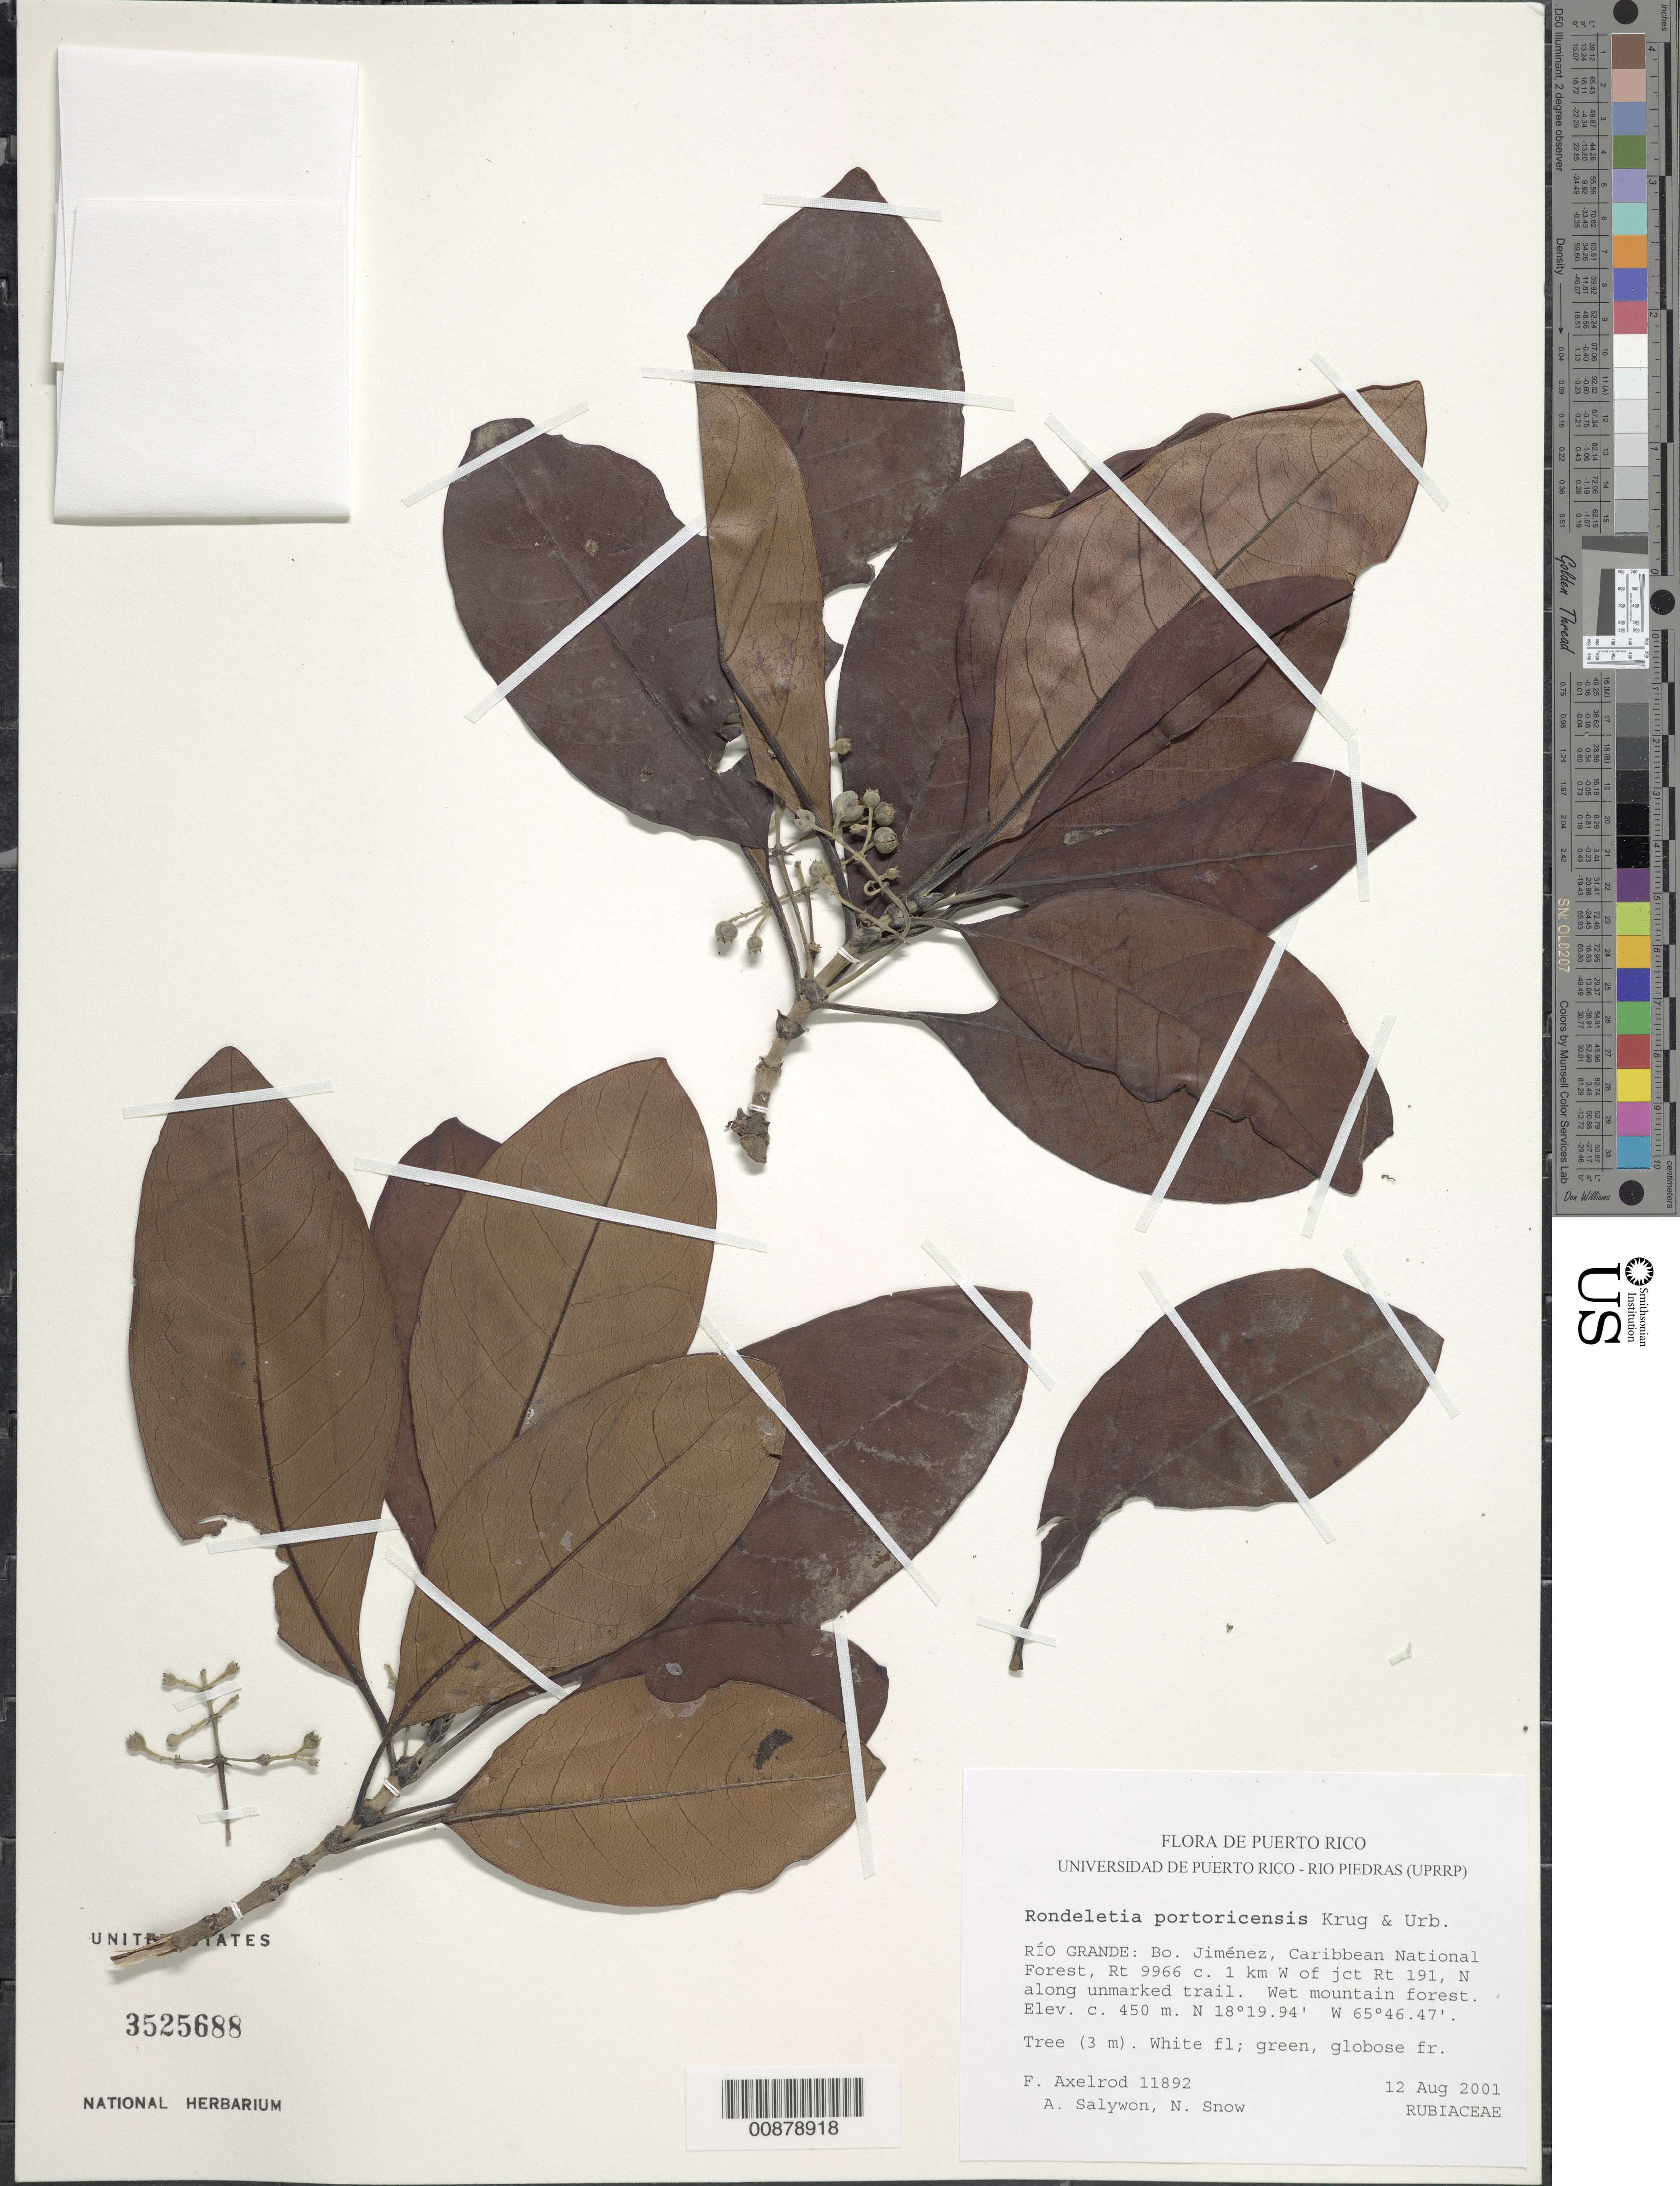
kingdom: Plantae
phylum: Tracheophyta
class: Magnoliopsida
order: Gentianales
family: Rubiaceae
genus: Rondeletia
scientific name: Rondeletia portoricensis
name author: Krug & Urb.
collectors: F. S. Axelrod, A. M. Salywon & N. Snow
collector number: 11892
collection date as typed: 12 Aug 2001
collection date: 2001-08-12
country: Puerto Rico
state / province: Río Grande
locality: Bo. Jiménez, Caribbean National Forest, Rt. 9966, ca. 1 km W of jct. Rt. 191, N along unmarked trail.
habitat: Wet mountain forest.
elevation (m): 450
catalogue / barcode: US 3525688